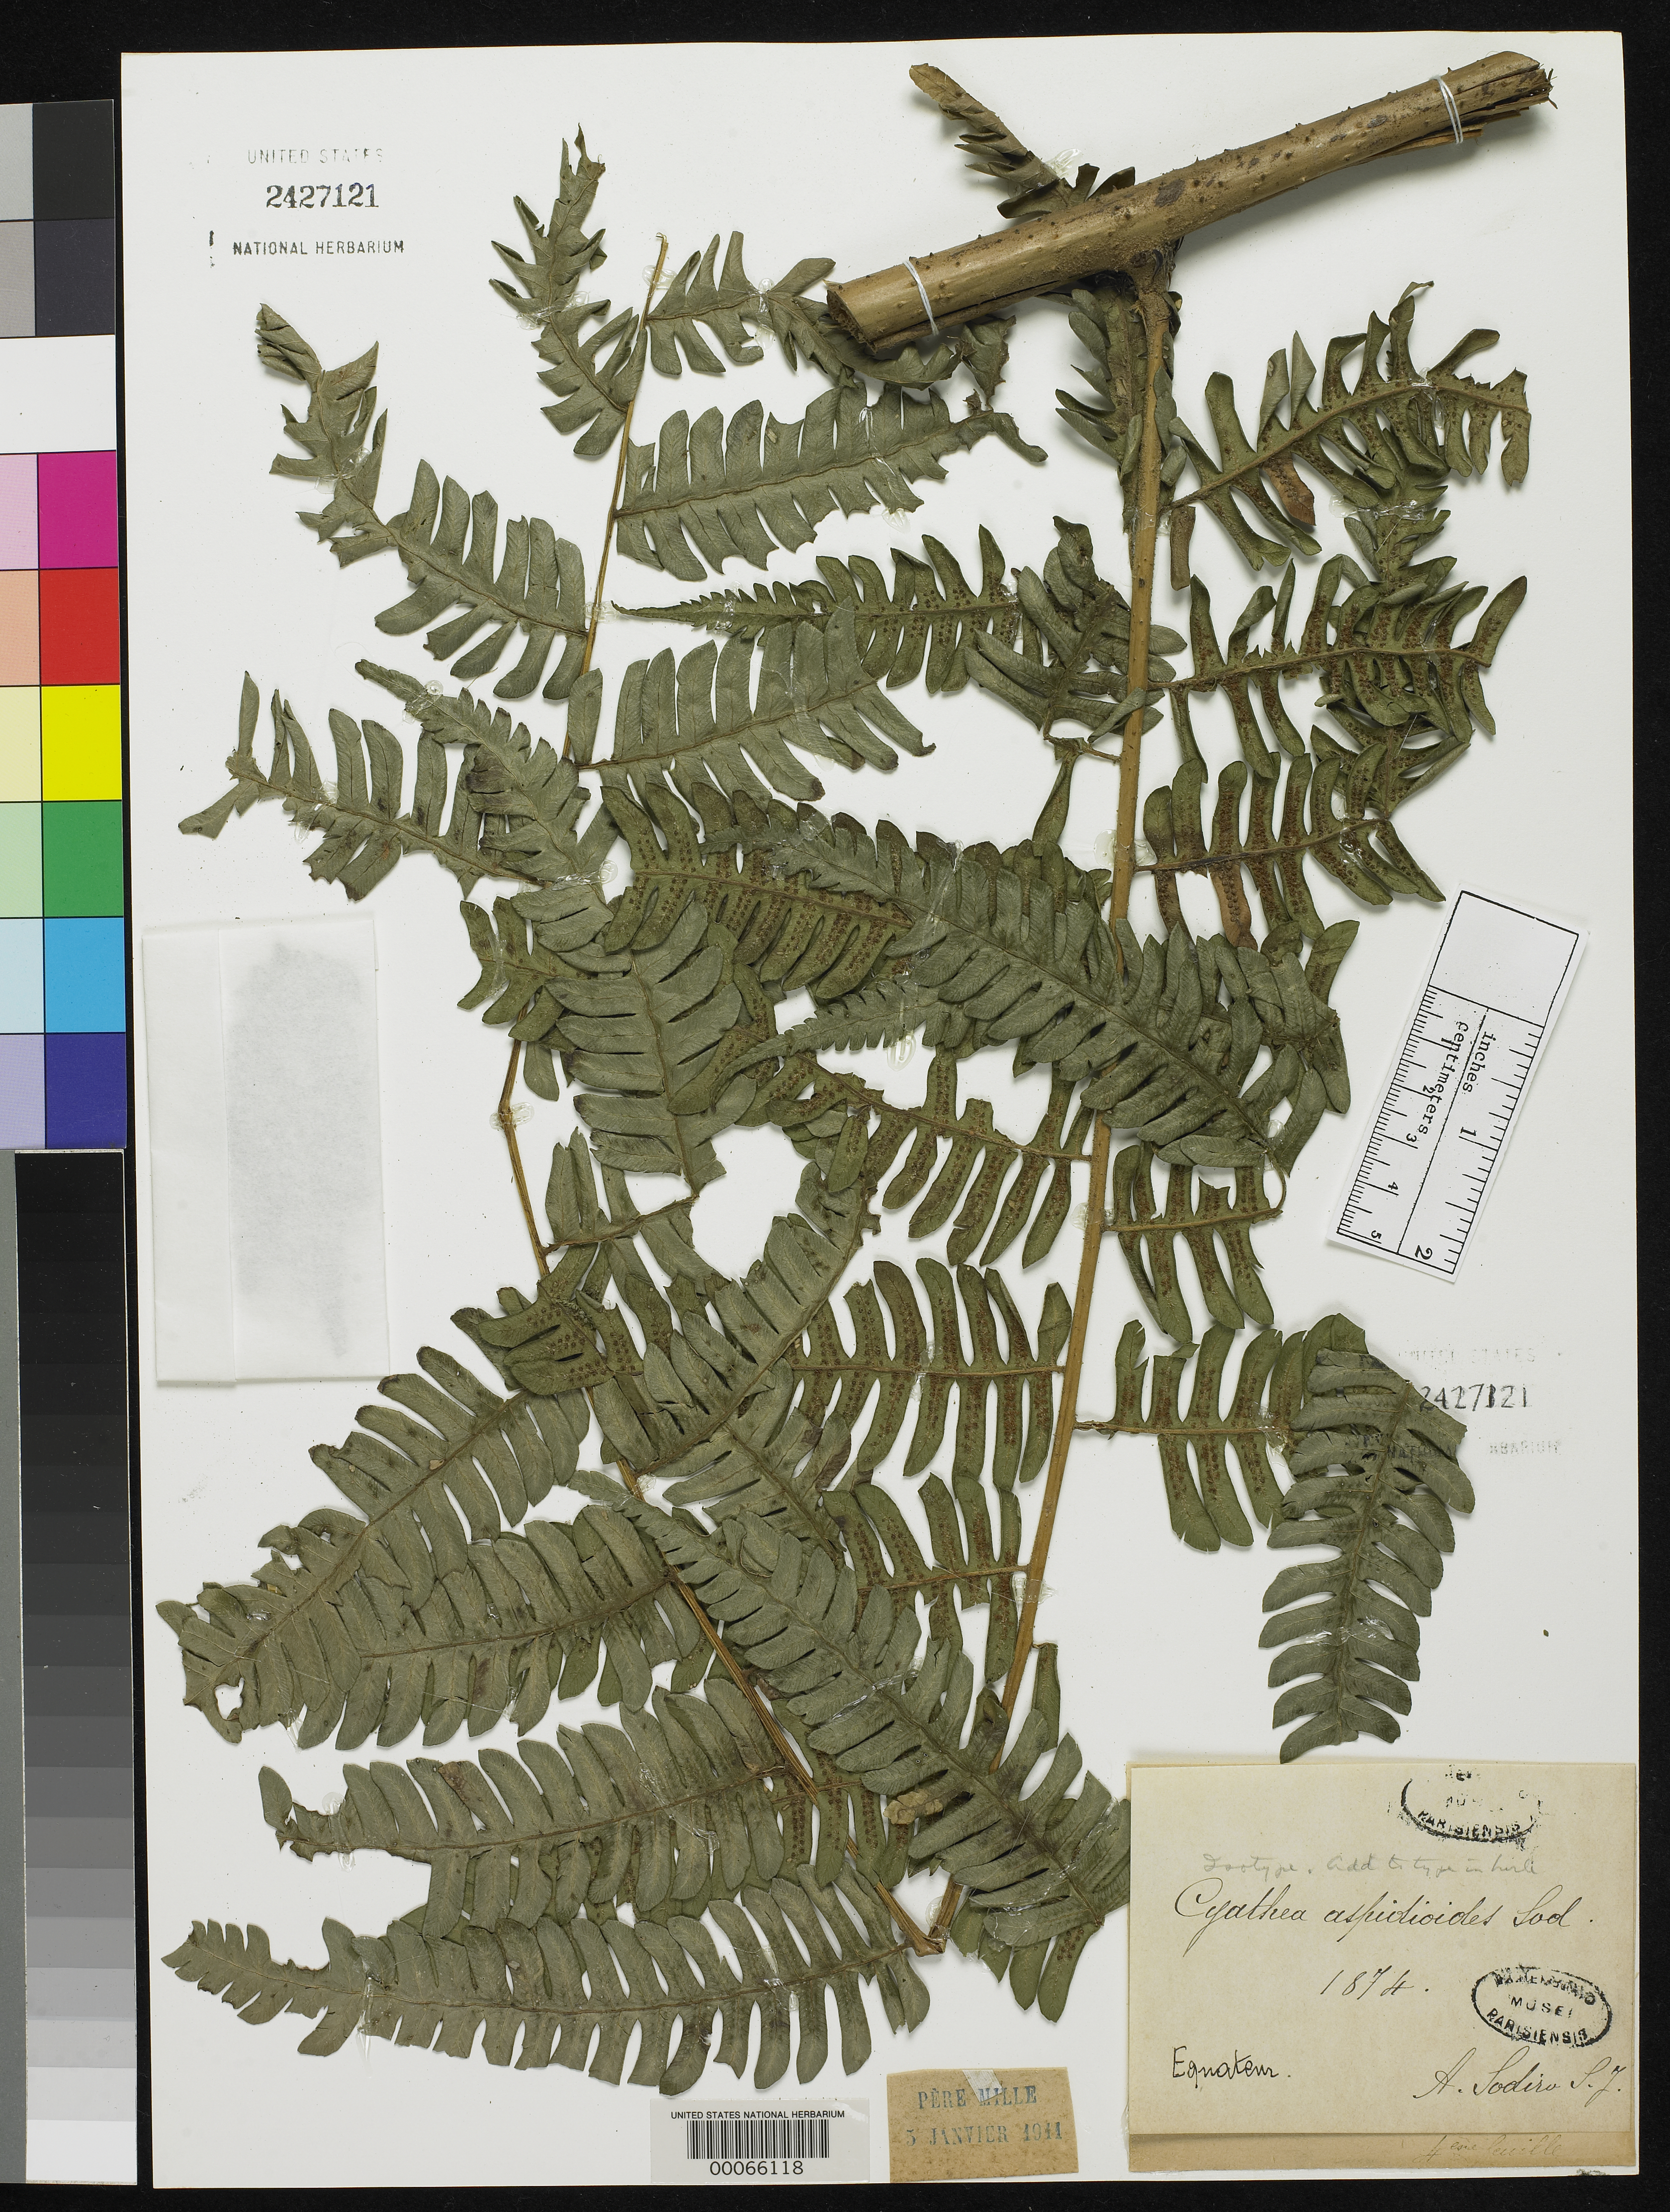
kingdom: Plantae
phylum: Tracheophyta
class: Polypodiopsida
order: Cyatheales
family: Cyatheaceae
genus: Cyathea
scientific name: Cyathea aspidioides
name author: Sodiro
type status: Type Collection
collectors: L. Sodiro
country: Ecuador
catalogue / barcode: US 2427121